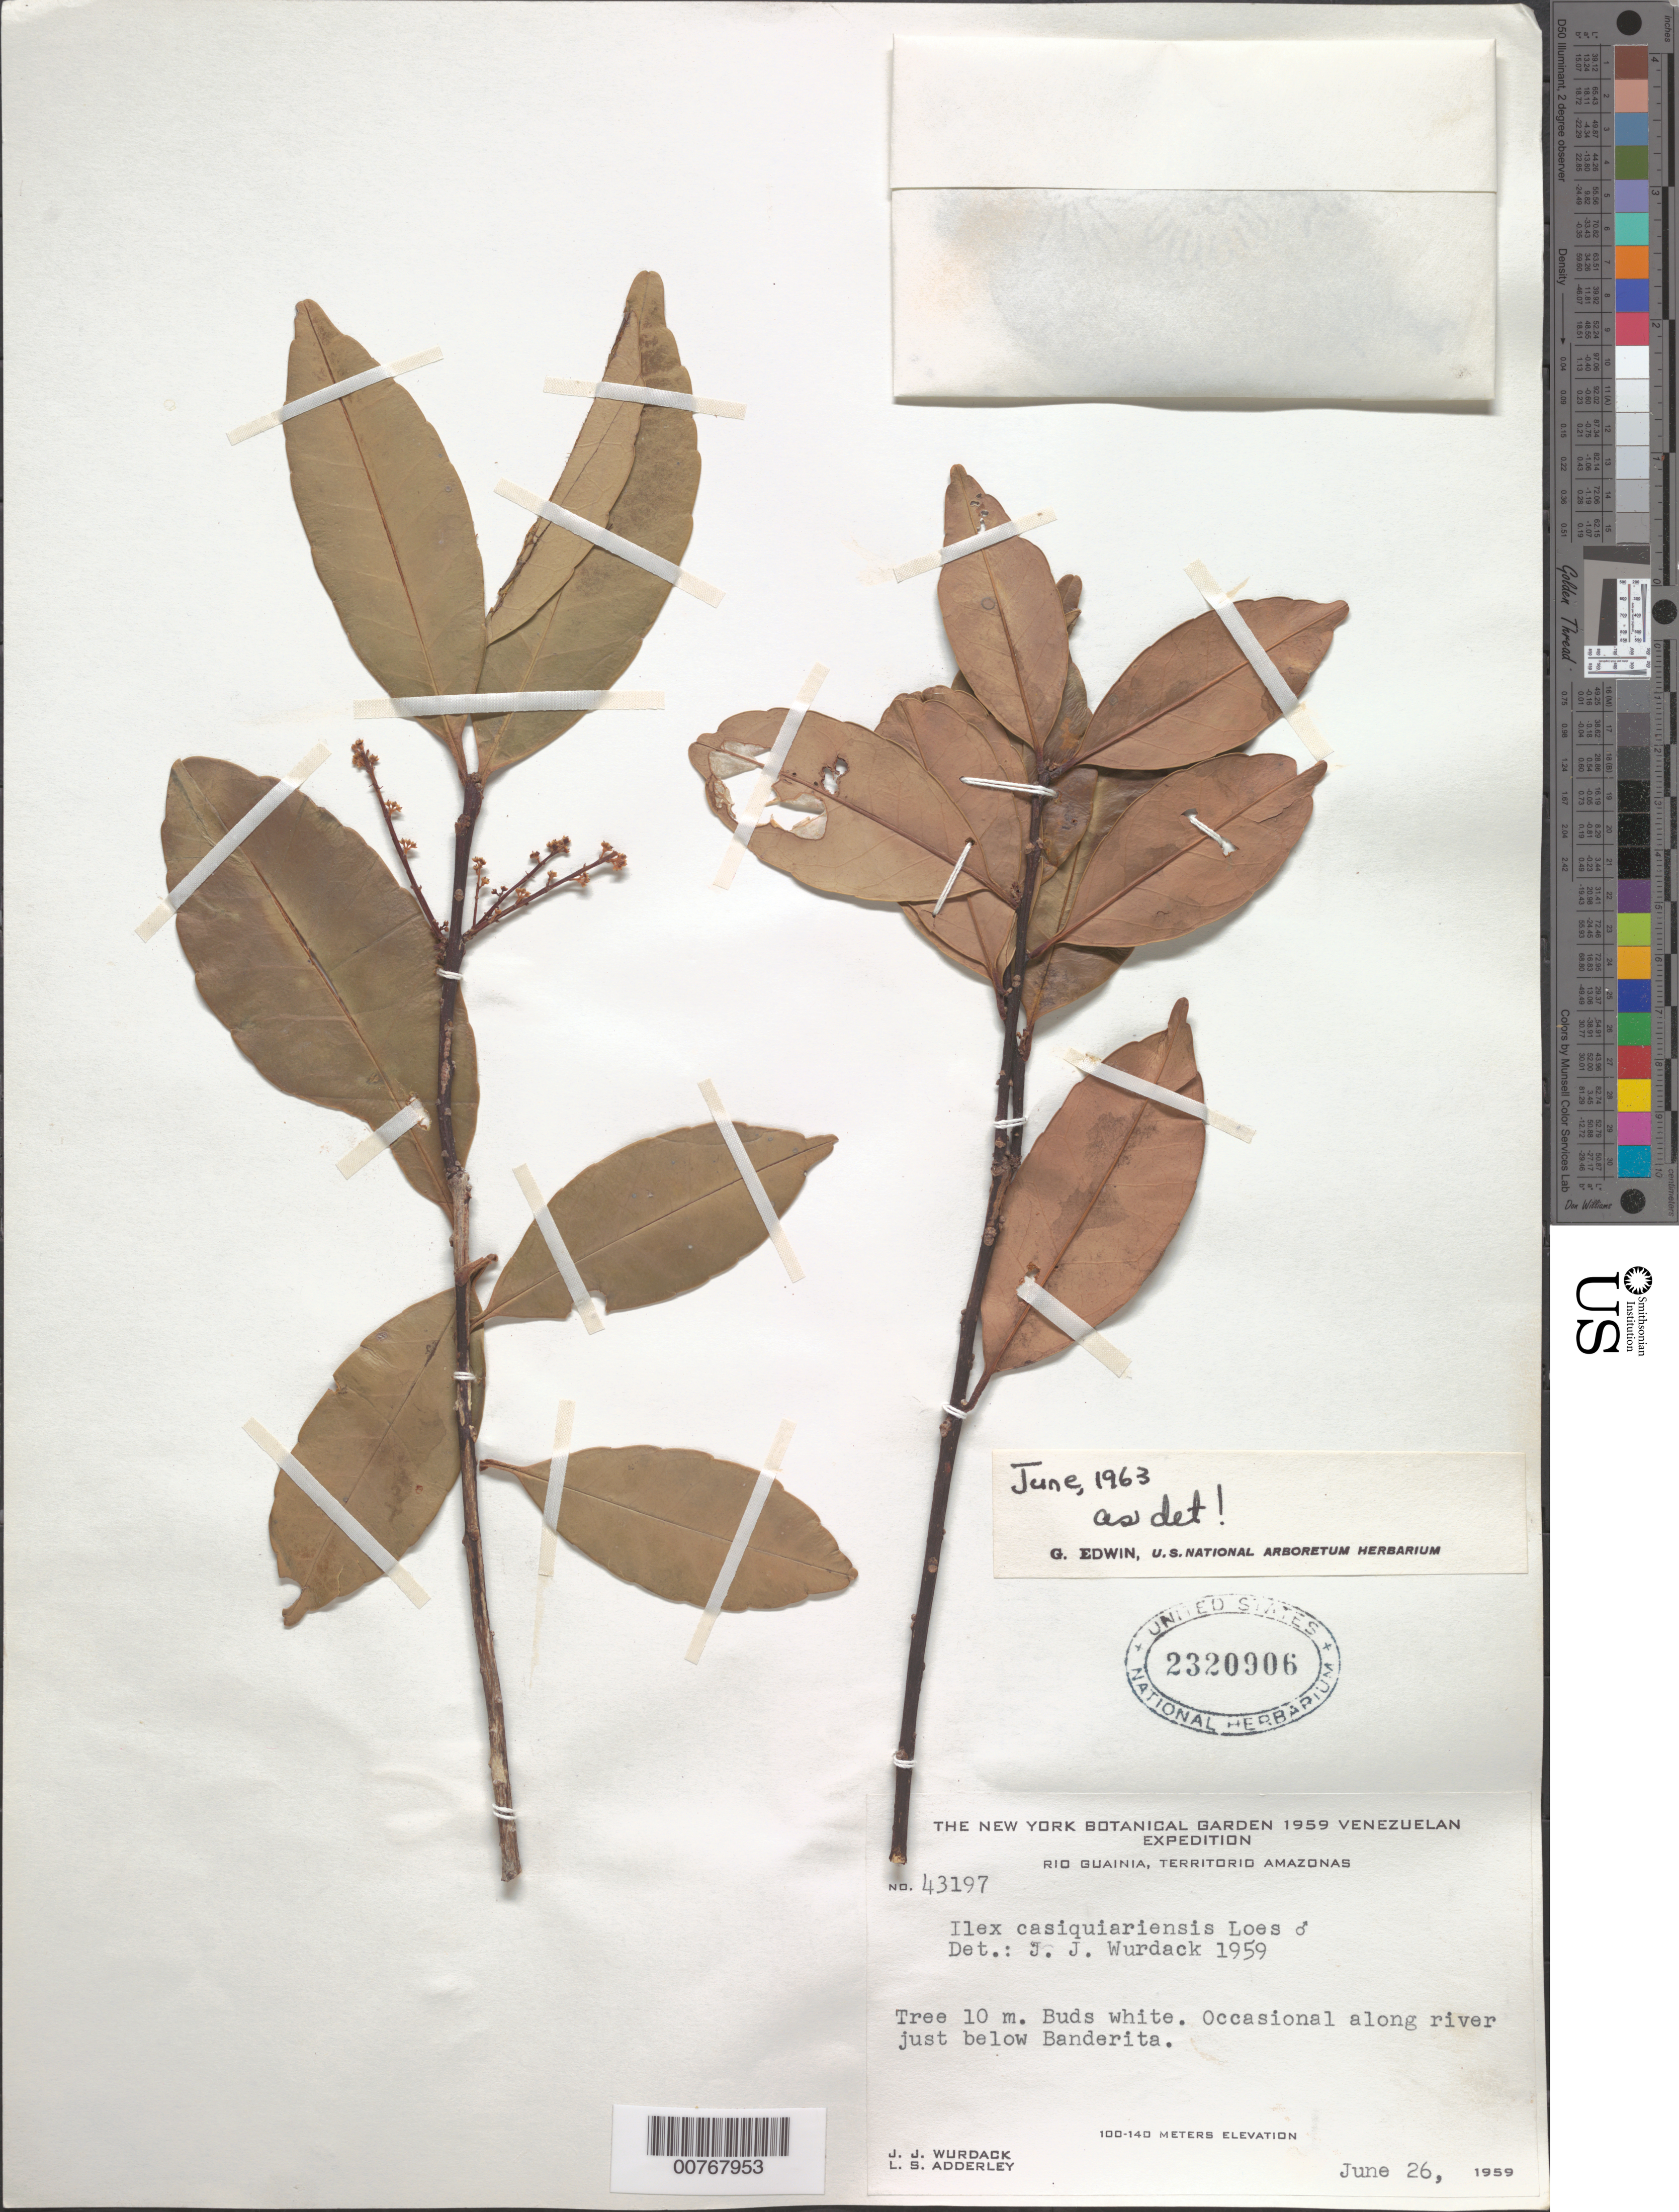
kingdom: Plantae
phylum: Tracheophyta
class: Magnoliopsida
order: Aquifoliales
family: Aquifoliaceae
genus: Ilex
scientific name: Ilex casiquiarensis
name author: Loes.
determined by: Edwin, G.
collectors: J. J. Wurdack & L. S. Adderley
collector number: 43197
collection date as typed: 26-Jun-59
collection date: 1959-06-26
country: Venezuela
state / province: Amazonas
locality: Río Guainia, below Banderita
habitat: Along Río Guainia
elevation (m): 100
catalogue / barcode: US 2320906